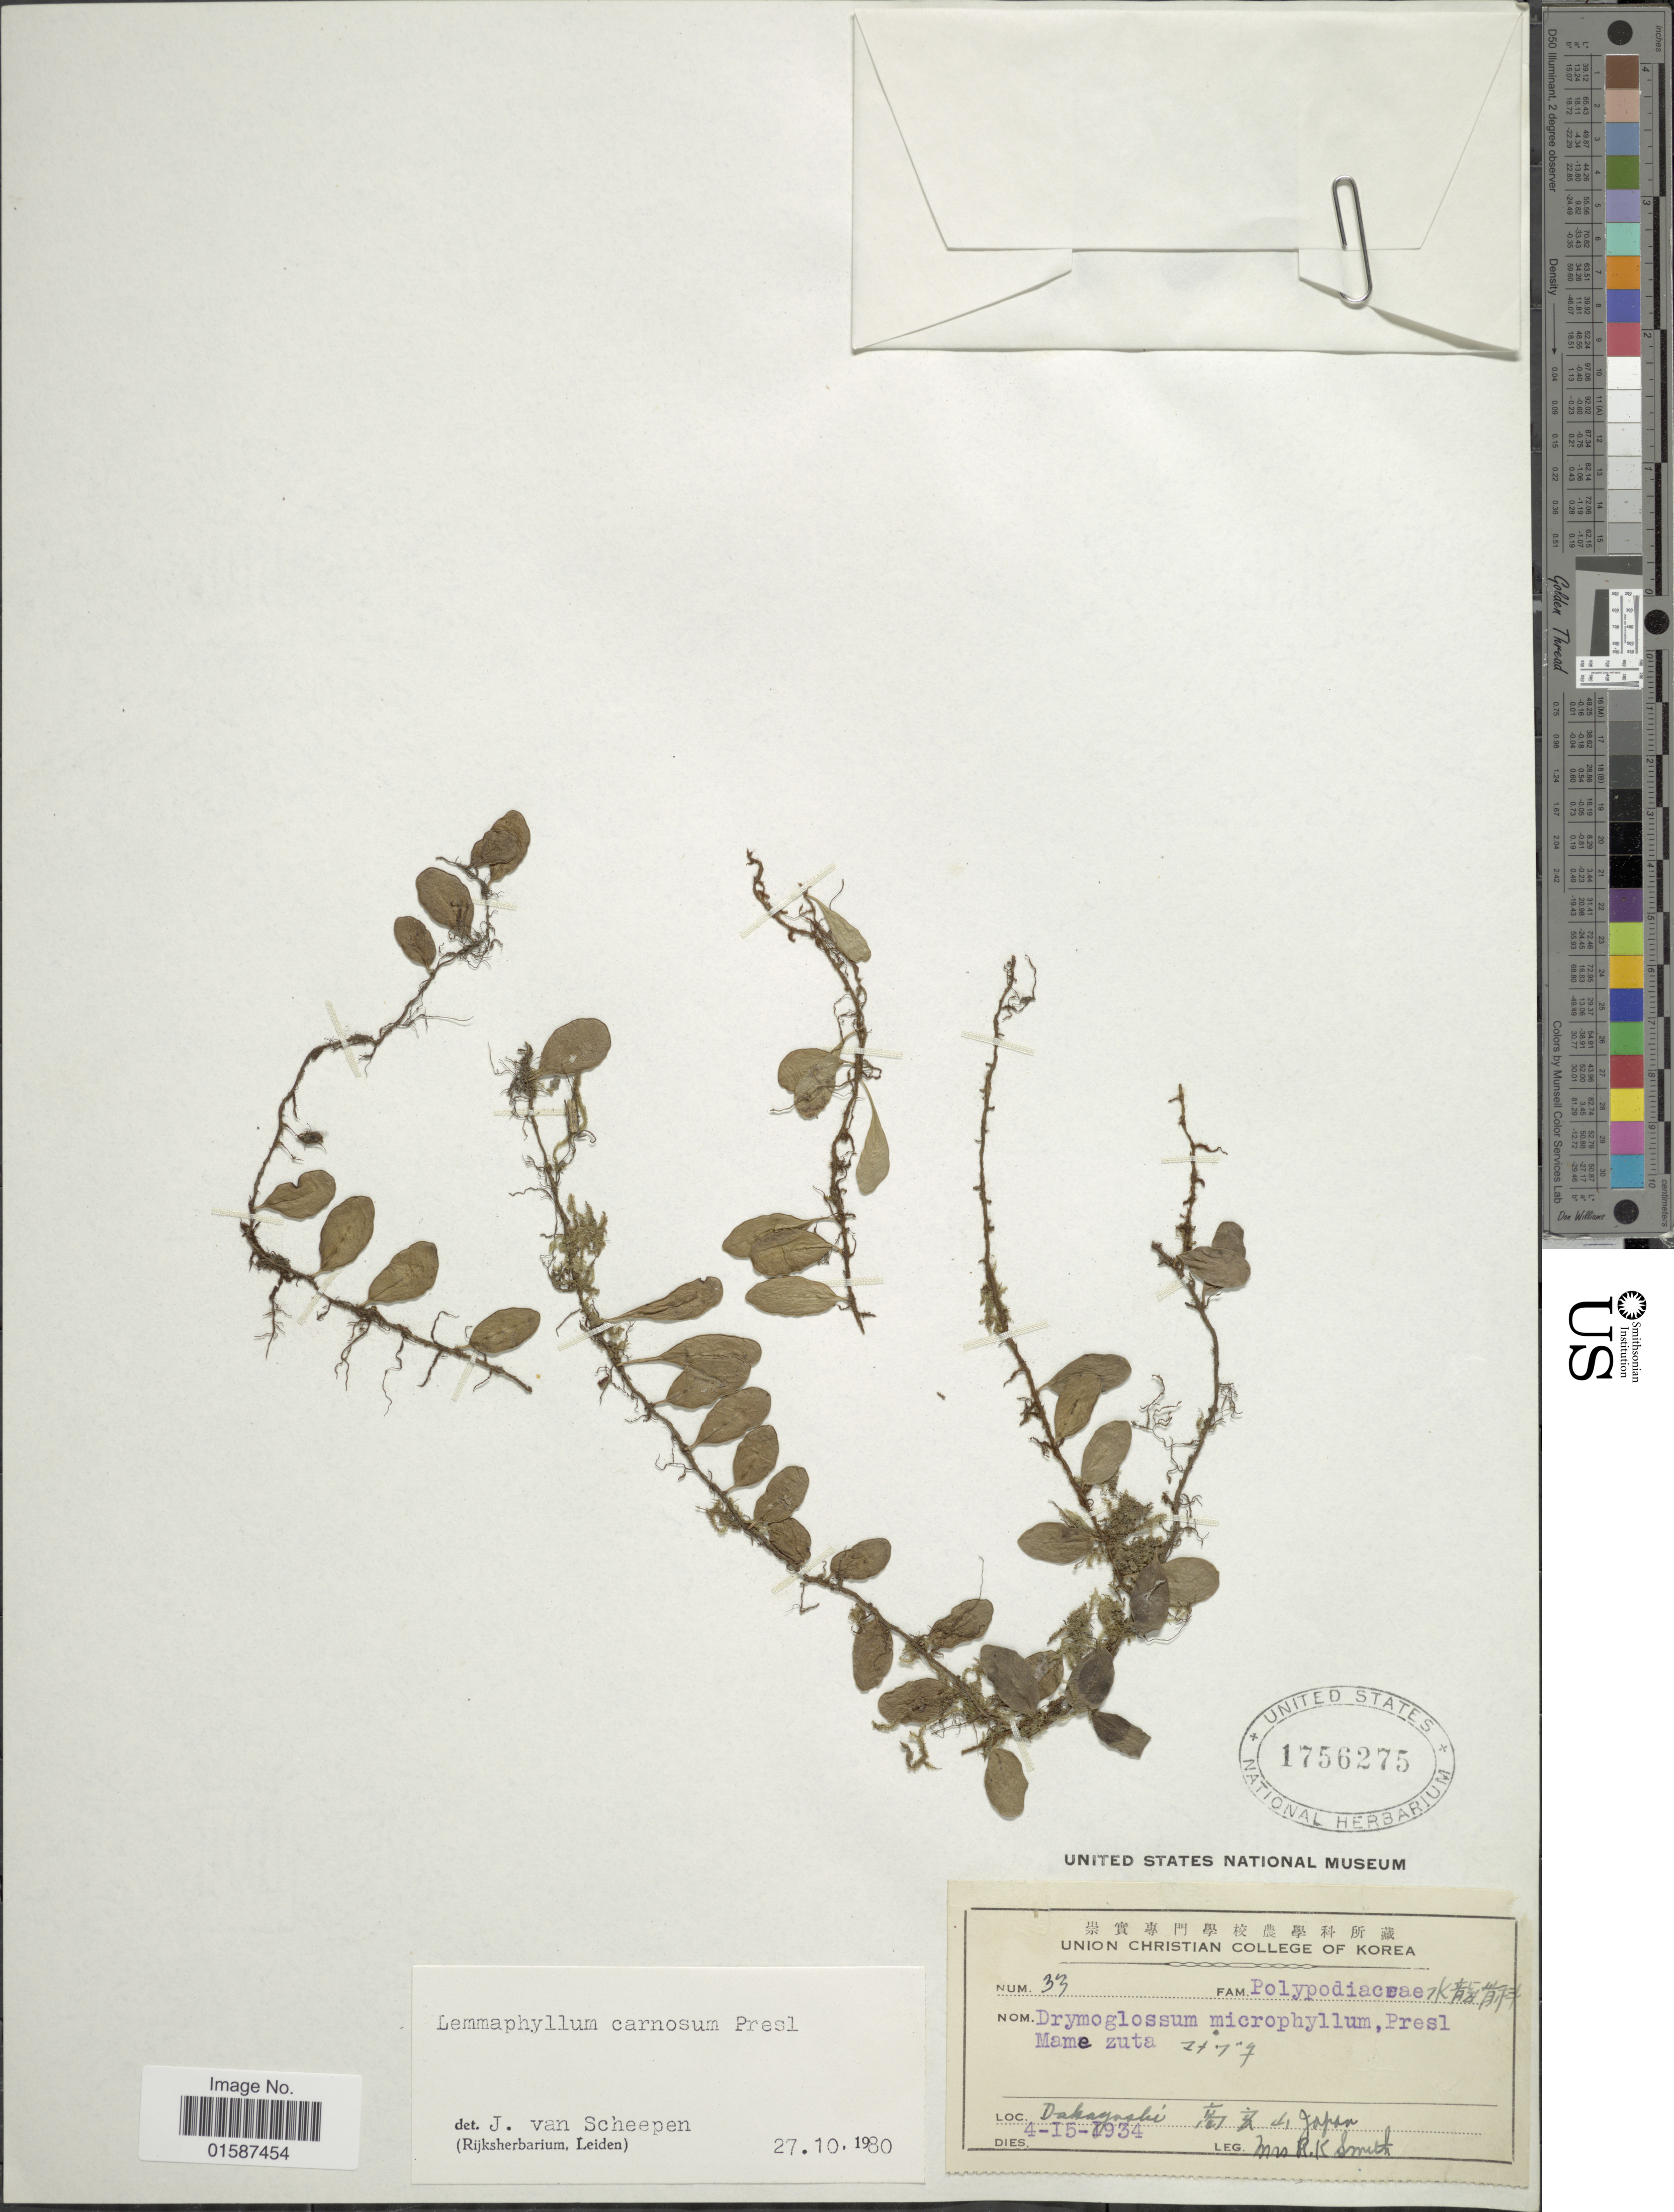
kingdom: Plantae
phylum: Tracheophyta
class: Polypodiopsida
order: Polypodiales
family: Polypodiaceae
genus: Lemmaphyllum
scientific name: Lemmaphyllum carnosum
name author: (J. Sm. ex Hook.) C. Presl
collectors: R. Smith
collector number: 33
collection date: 1934-04-15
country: Japan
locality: Dahagashi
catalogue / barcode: US 1756275